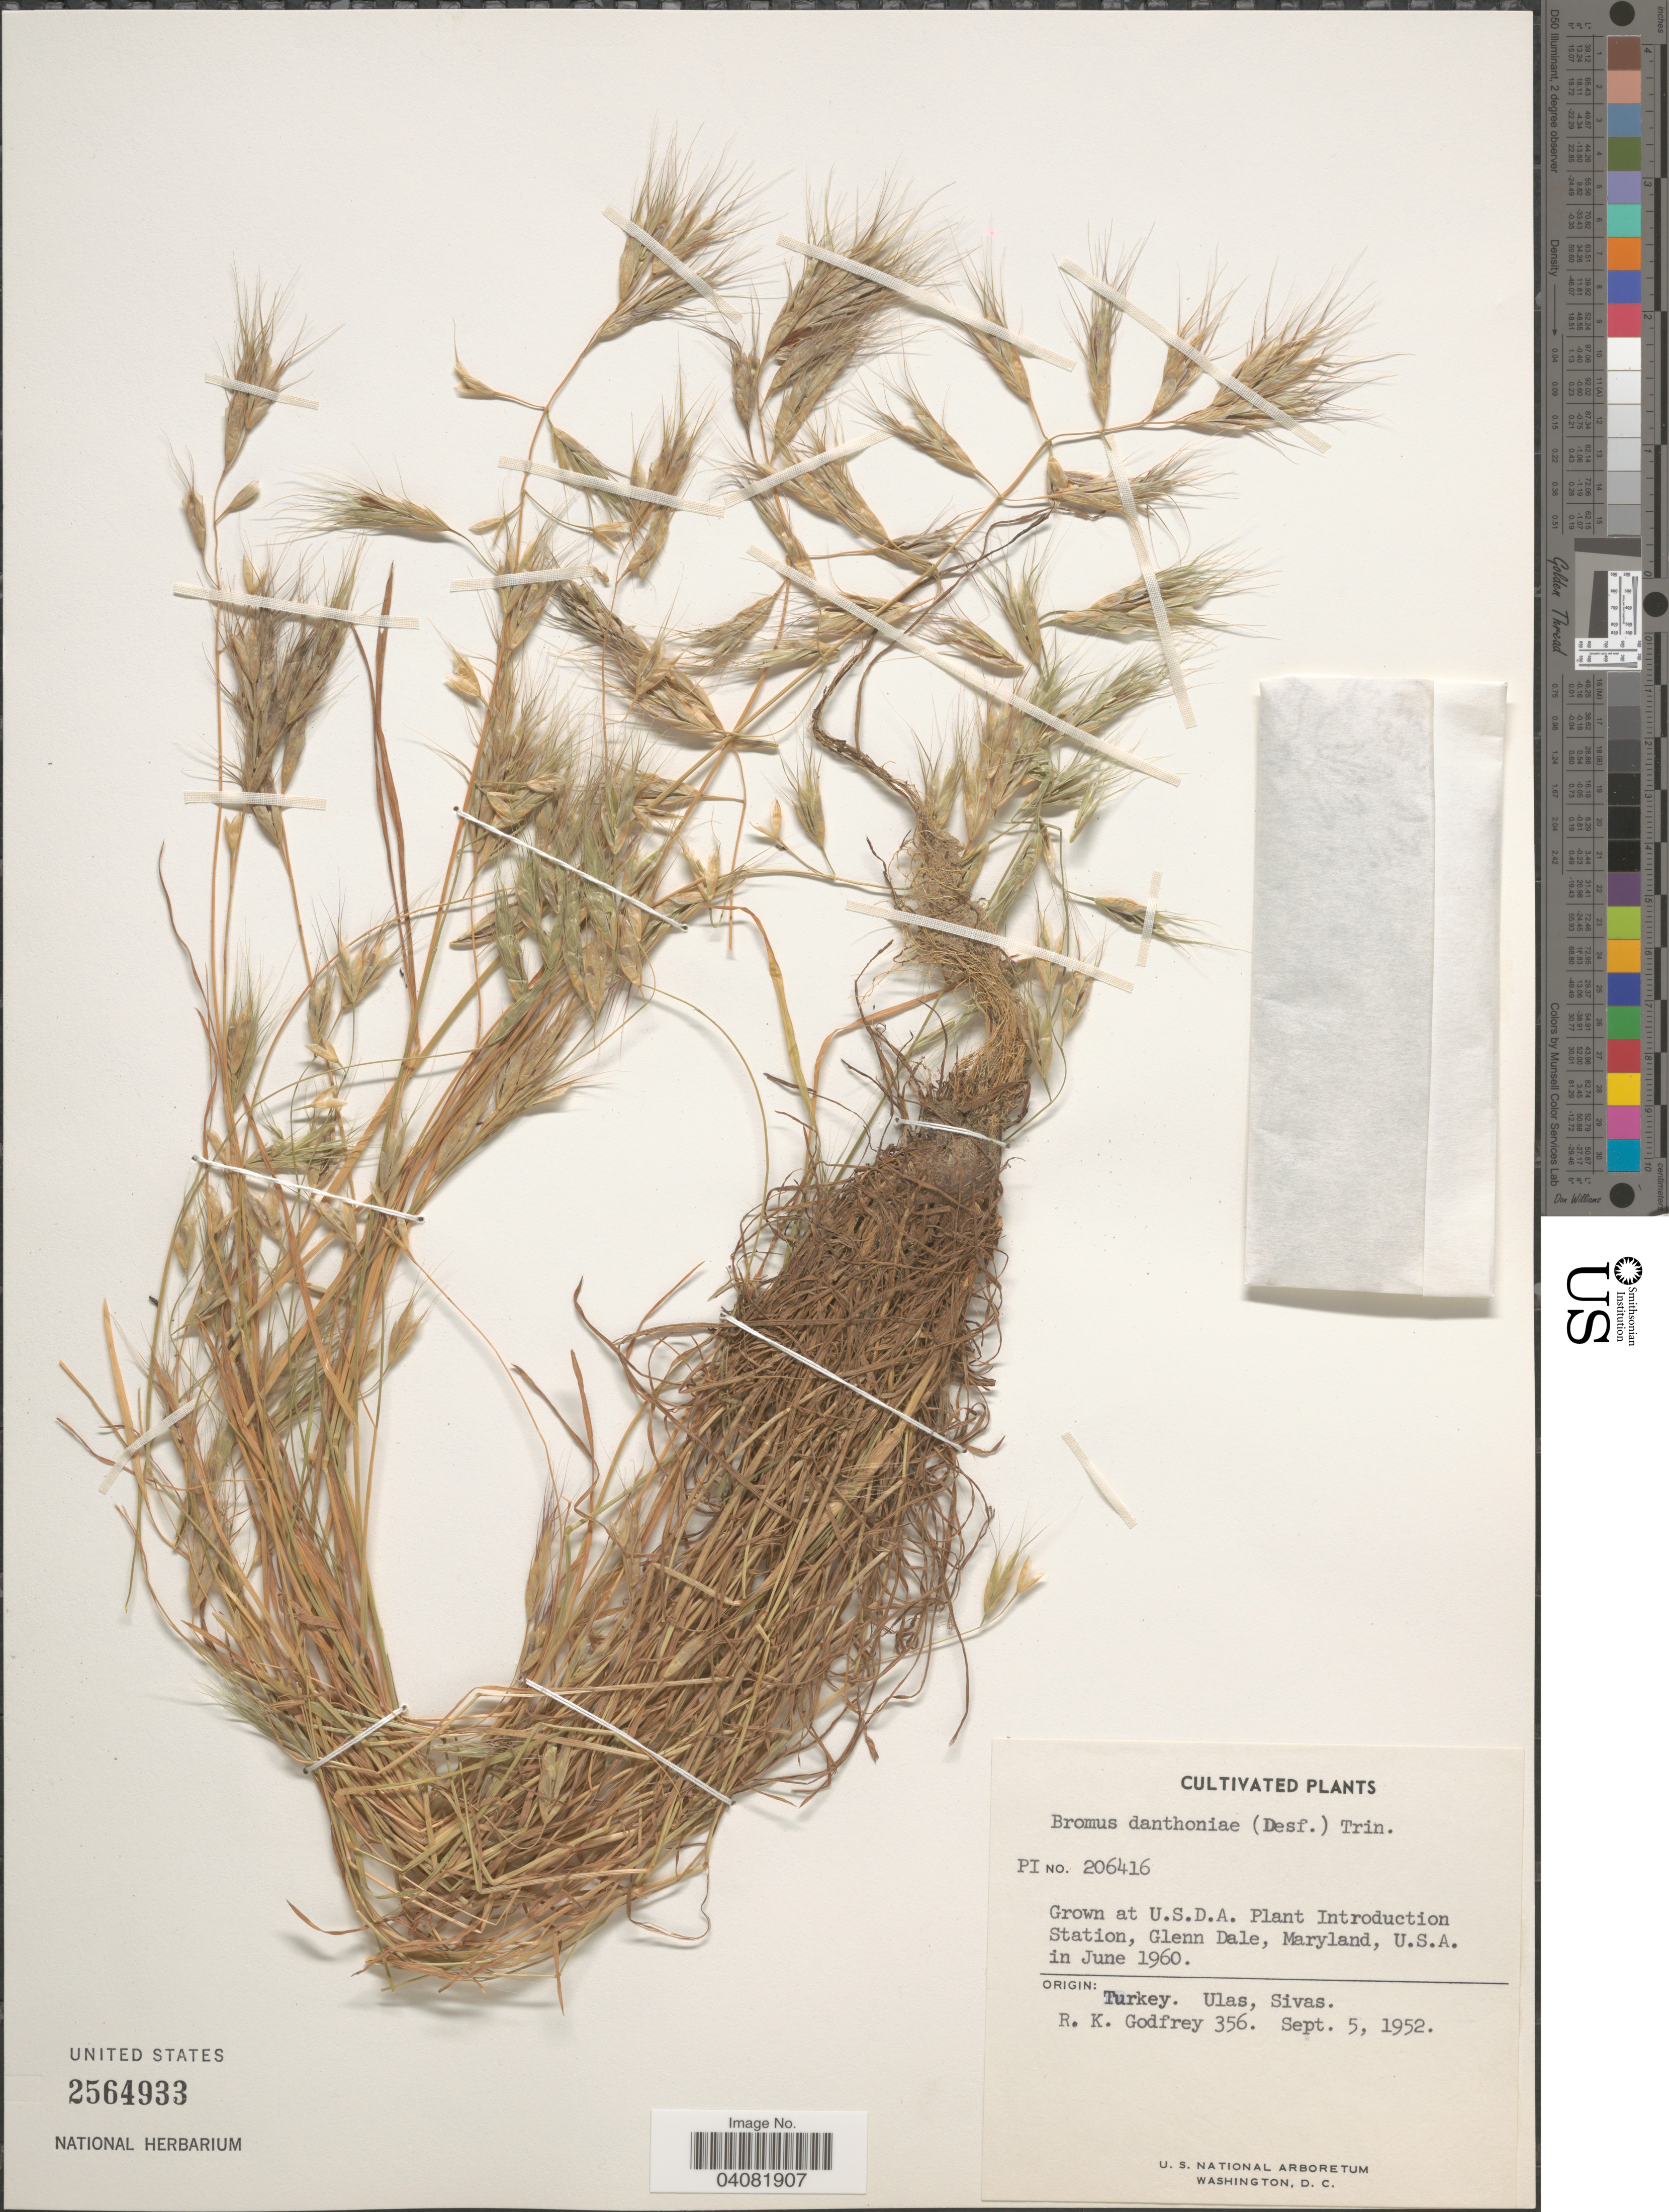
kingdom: Plantae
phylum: Tracheophyta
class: Liliopsida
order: Poales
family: Poaceae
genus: Bromus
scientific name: Bromus danthoniae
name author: Trin. ex C.A. Mey.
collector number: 206416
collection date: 1960-06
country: United States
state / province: Maryland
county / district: Prince George's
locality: Plant Introduction Station, Glenn Dale.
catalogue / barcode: US 2564933